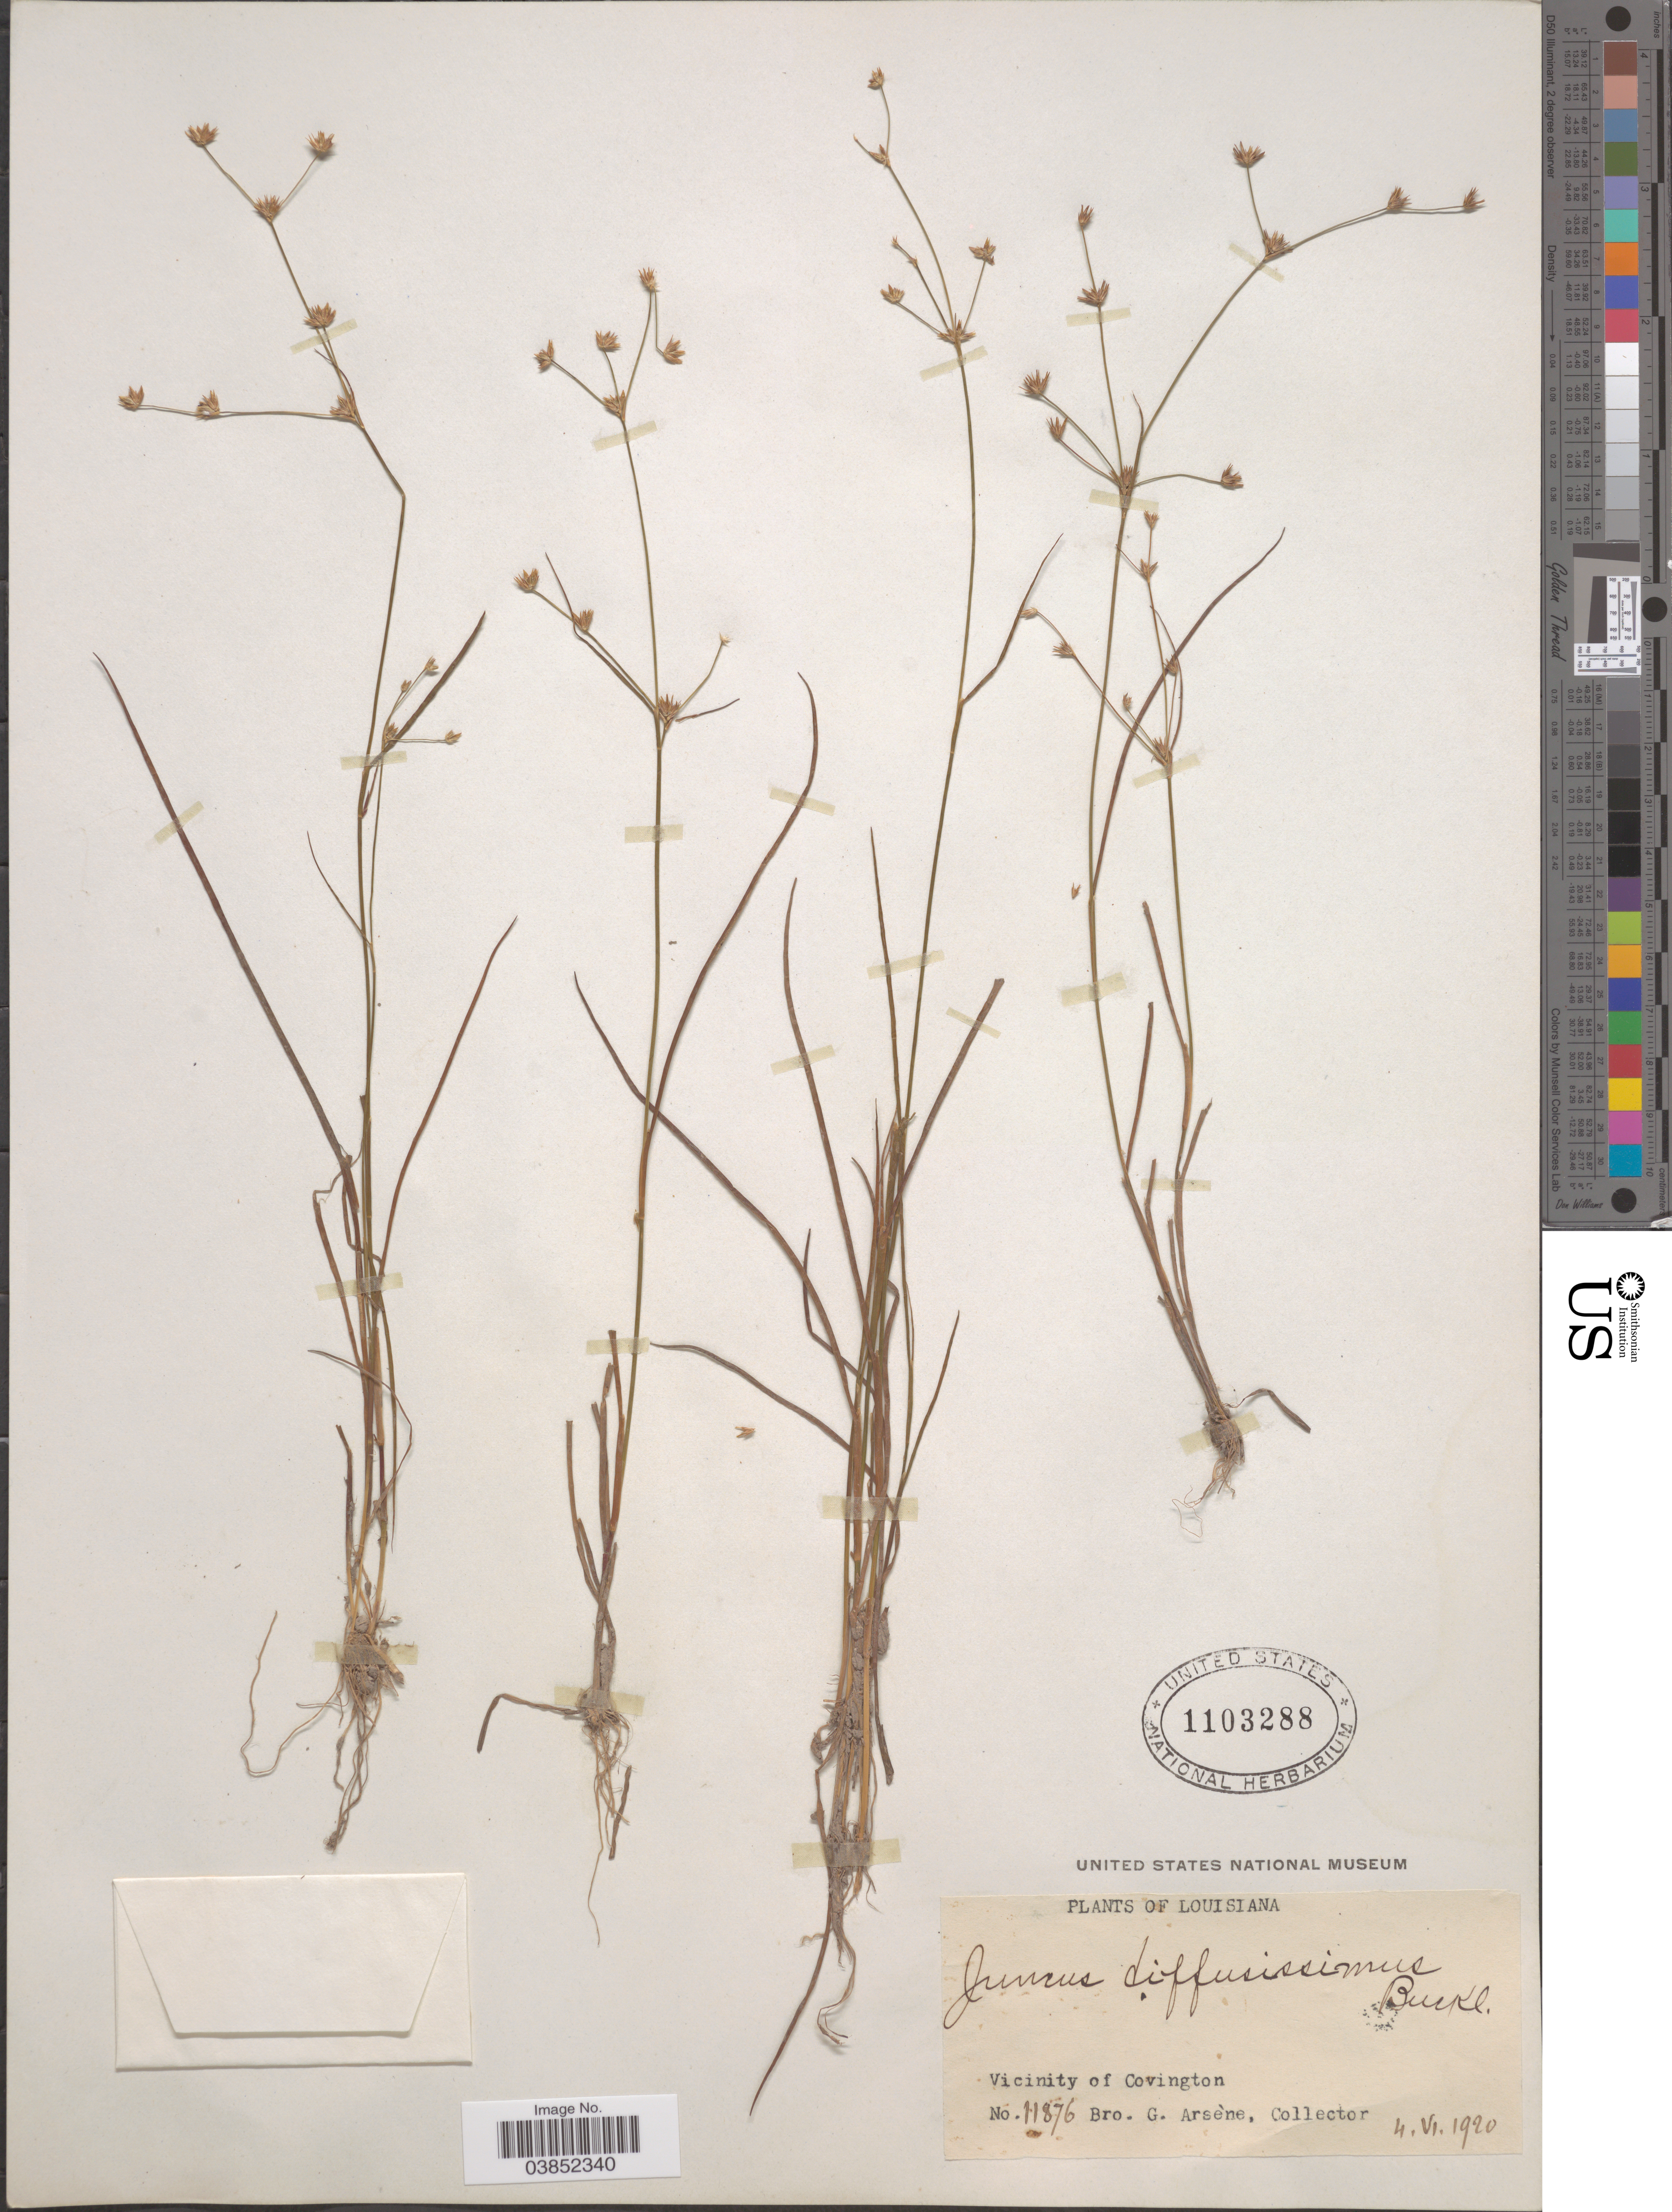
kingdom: Plantae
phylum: Tracheophyta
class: Liliopsida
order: Poales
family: Juncaceae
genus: Juncus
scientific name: Juncus diffusissimus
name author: Buckley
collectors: Bro. G. Arsène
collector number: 11876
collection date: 1920-06-04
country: United States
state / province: Louisiana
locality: Vicinity of Covington.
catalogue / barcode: US 1103288